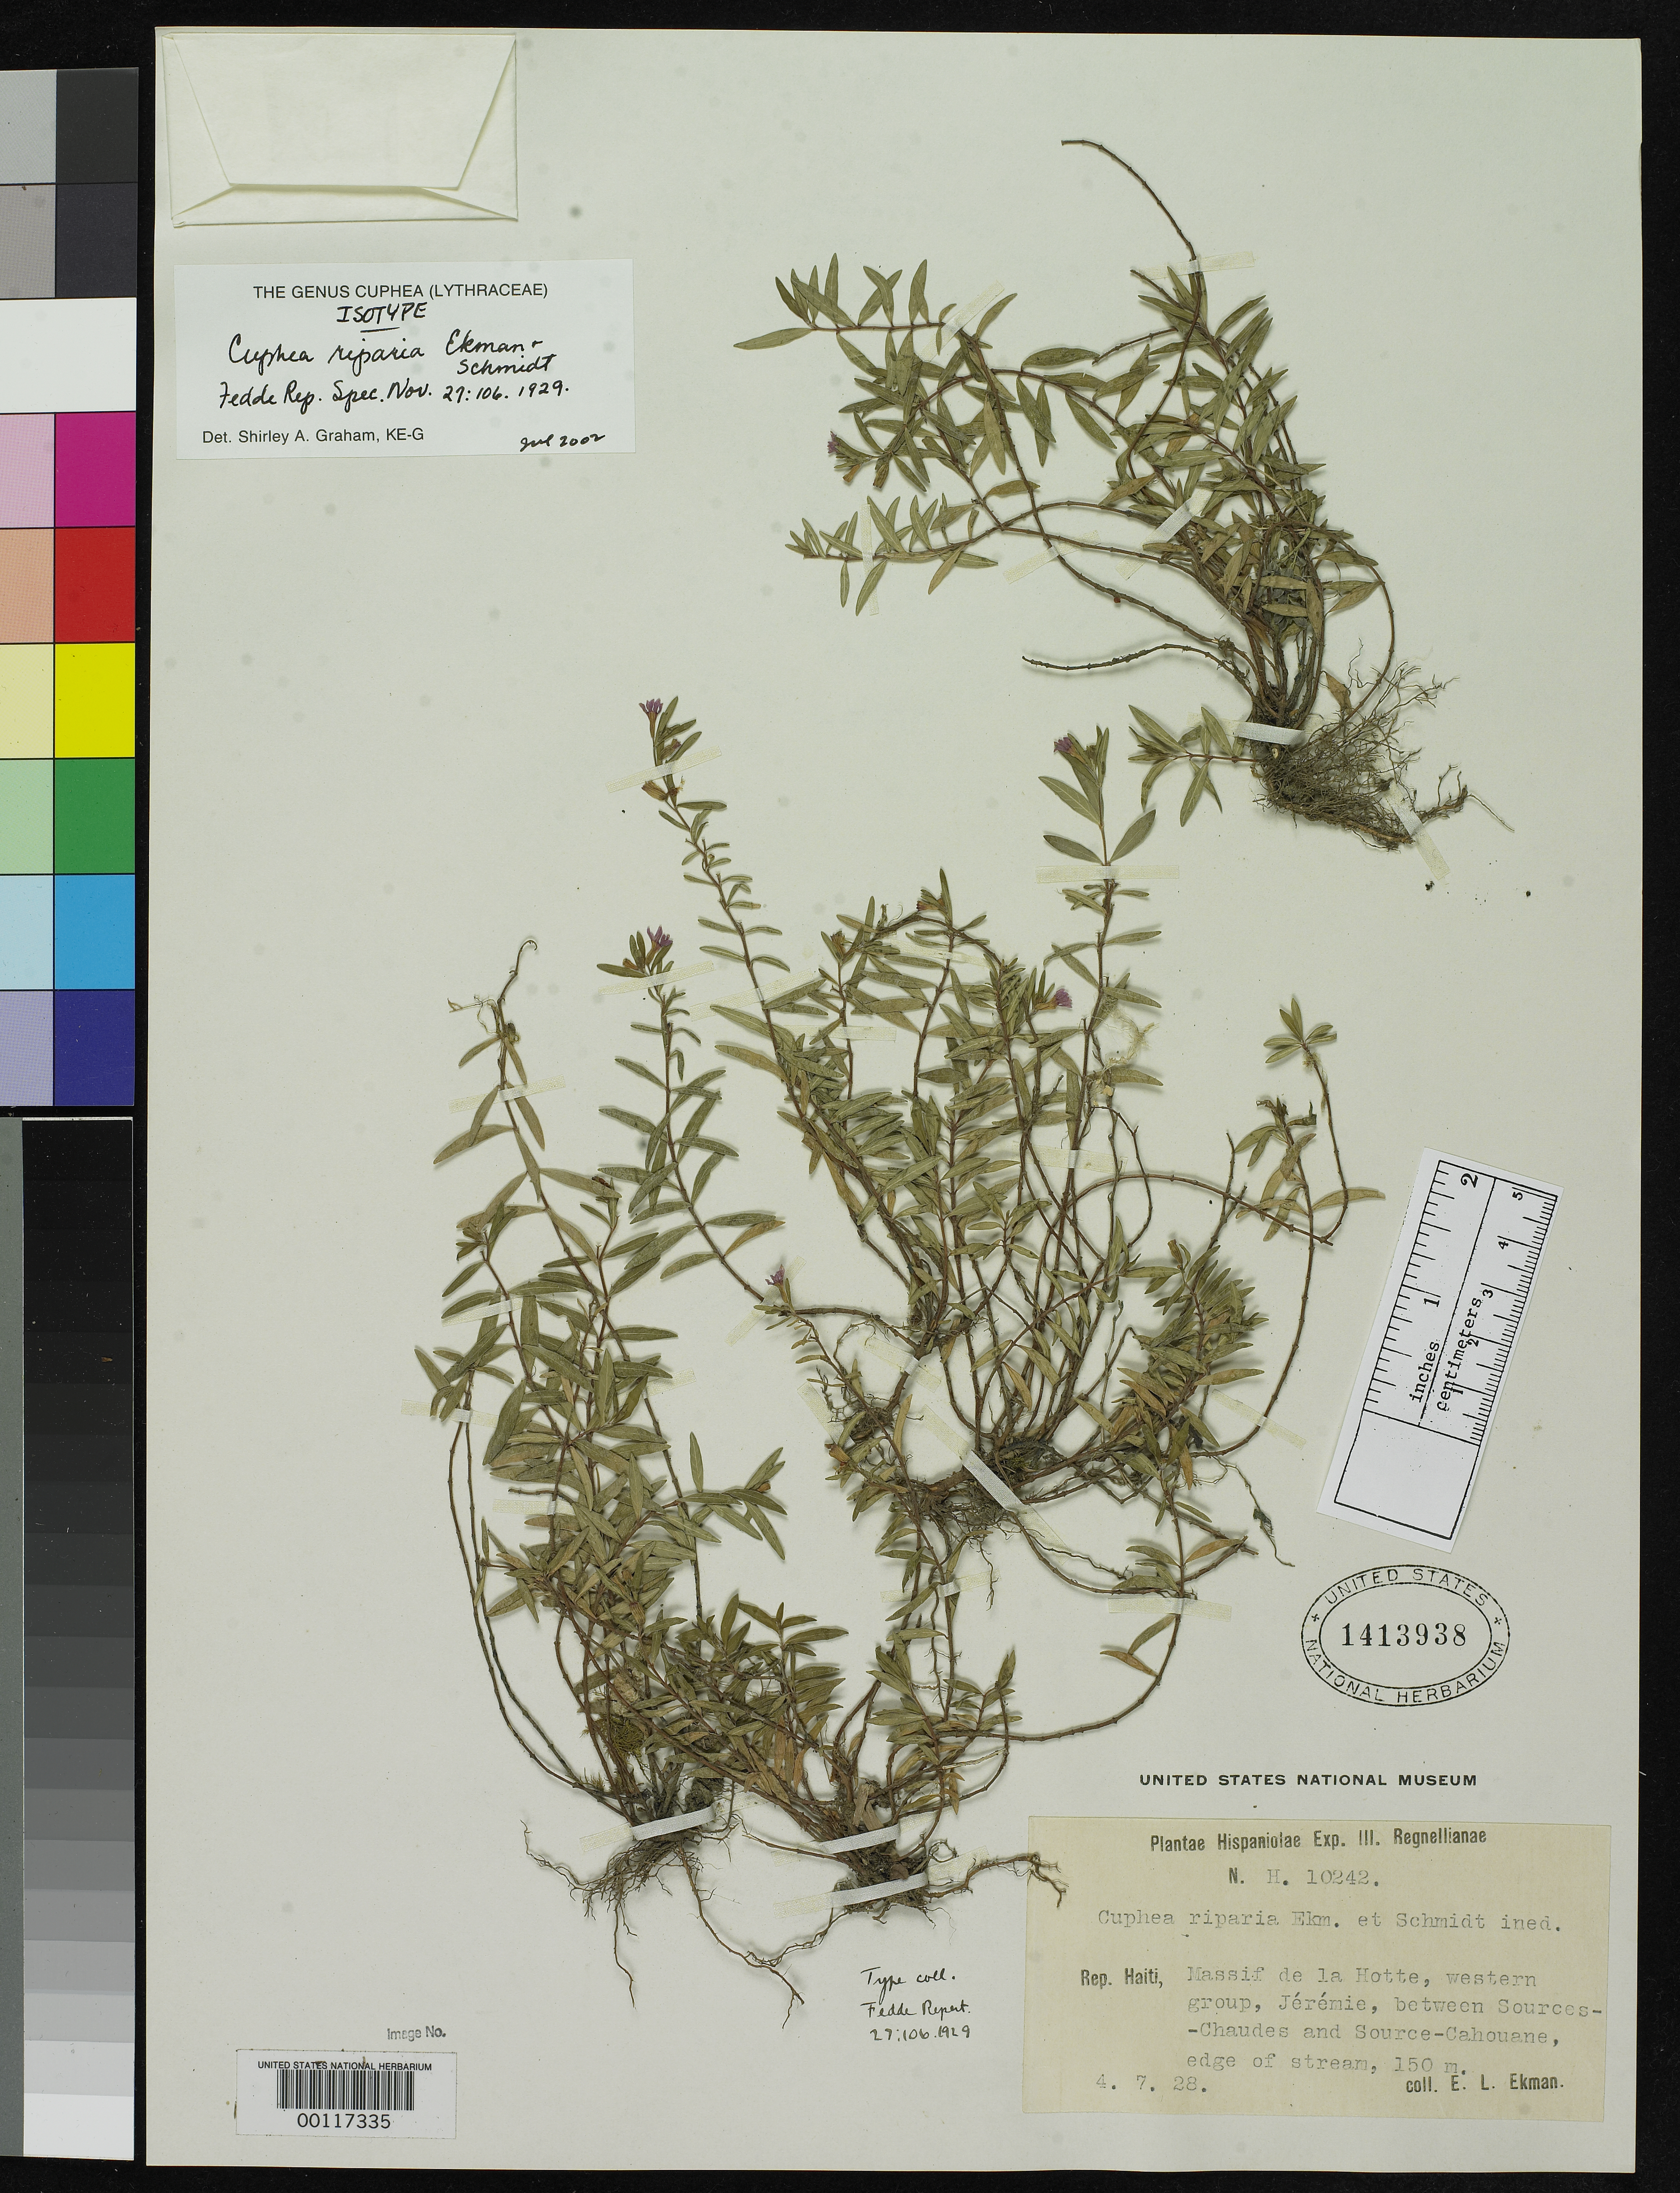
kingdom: Plantae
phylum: Tracheophyta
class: Magnoliopsida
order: Myrtales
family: Lythraceae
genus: Cuphea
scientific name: Cuphea riparia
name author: Ekman & O.C. Schmidt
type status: Isotype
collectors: E. L. Ekman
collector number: H 10242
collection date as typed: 04 Jul 1928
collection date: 1928-07-04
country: Haiti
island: Hispaniola Island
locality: Massif de Lahotte, western group, Jeremie, between Source-Chaudes & Source-Cahouane.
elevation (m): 150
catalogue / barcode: US 1413938